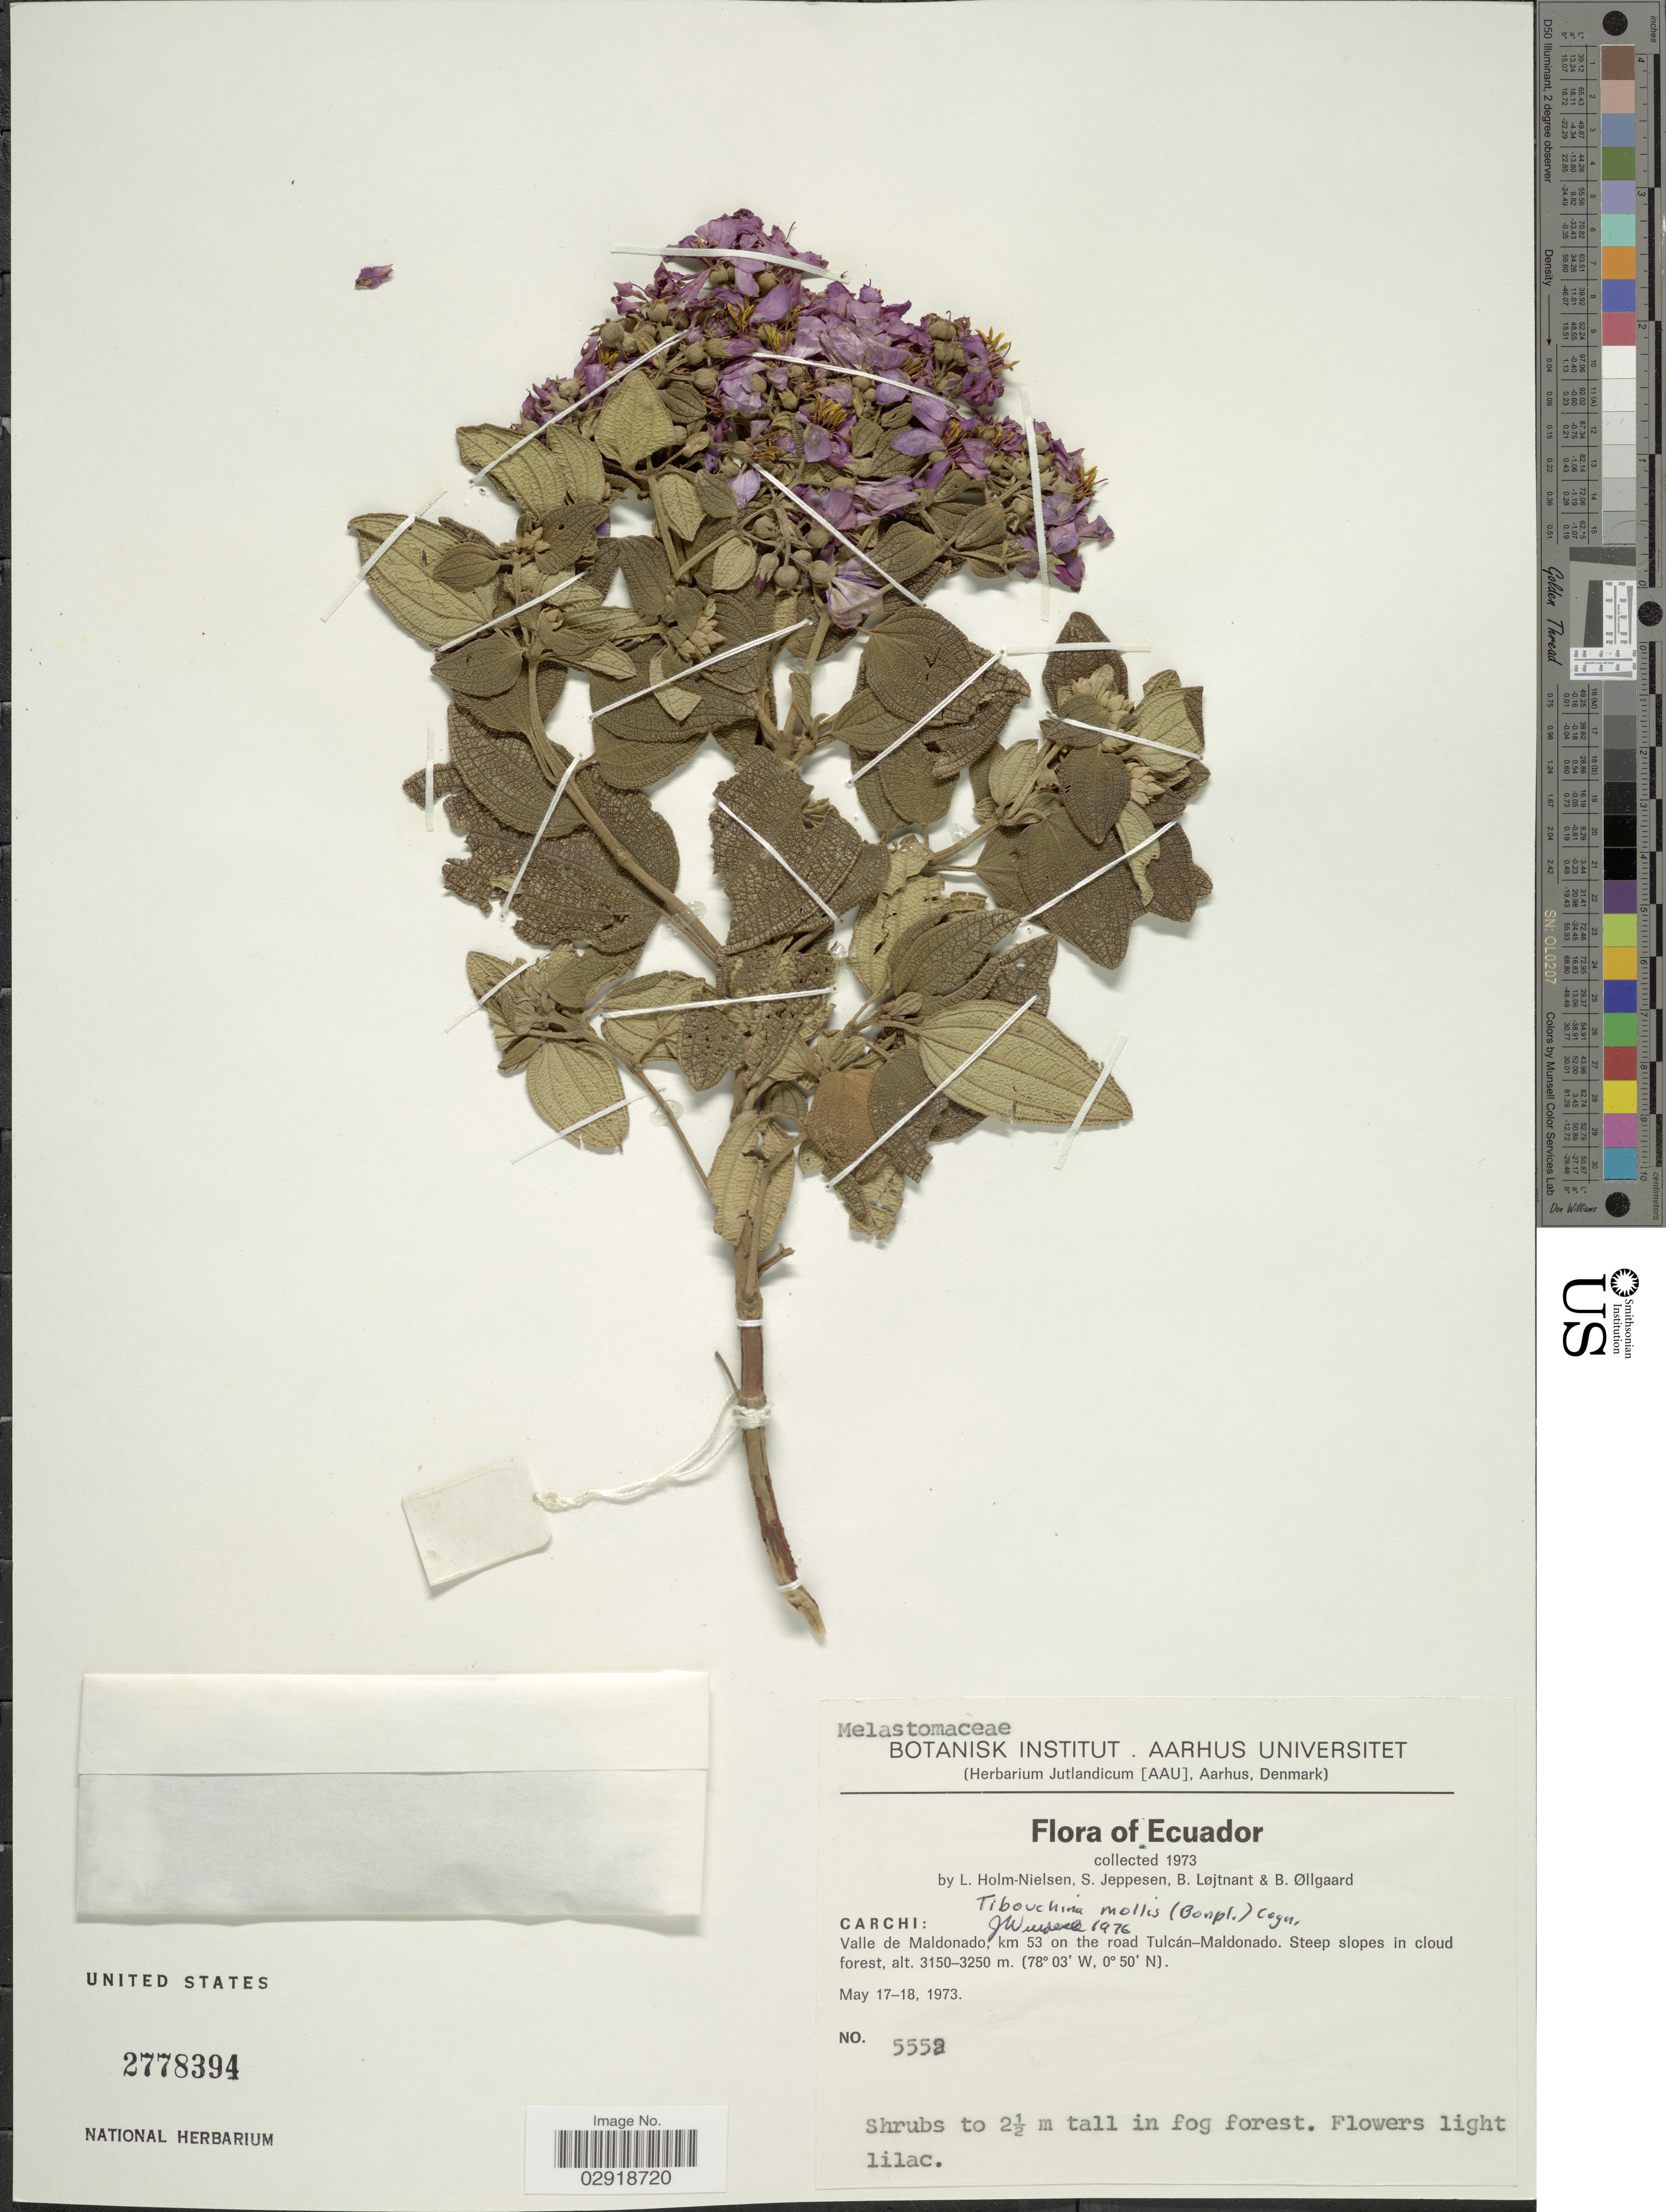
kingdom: Plantae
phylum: Tracheophyta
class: Magnoliopsida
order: Myrtales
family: Melastomataceae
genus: Chaetogastra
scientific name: Chaetogastra mollis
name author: (Bonpl.) DC.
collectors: L. Holm-Nielsen, S. Jeppesen, B. Löjtnant & B. Øllgaard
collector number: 552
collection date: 1973-05-17/1973-05-18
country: Ecuador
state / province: Carchi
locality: Valle de Maldonado, km 53 on the road Tulcán-Maldonado. Steep slopes in cloud forest.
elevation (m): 3150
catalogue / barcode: US 2778394